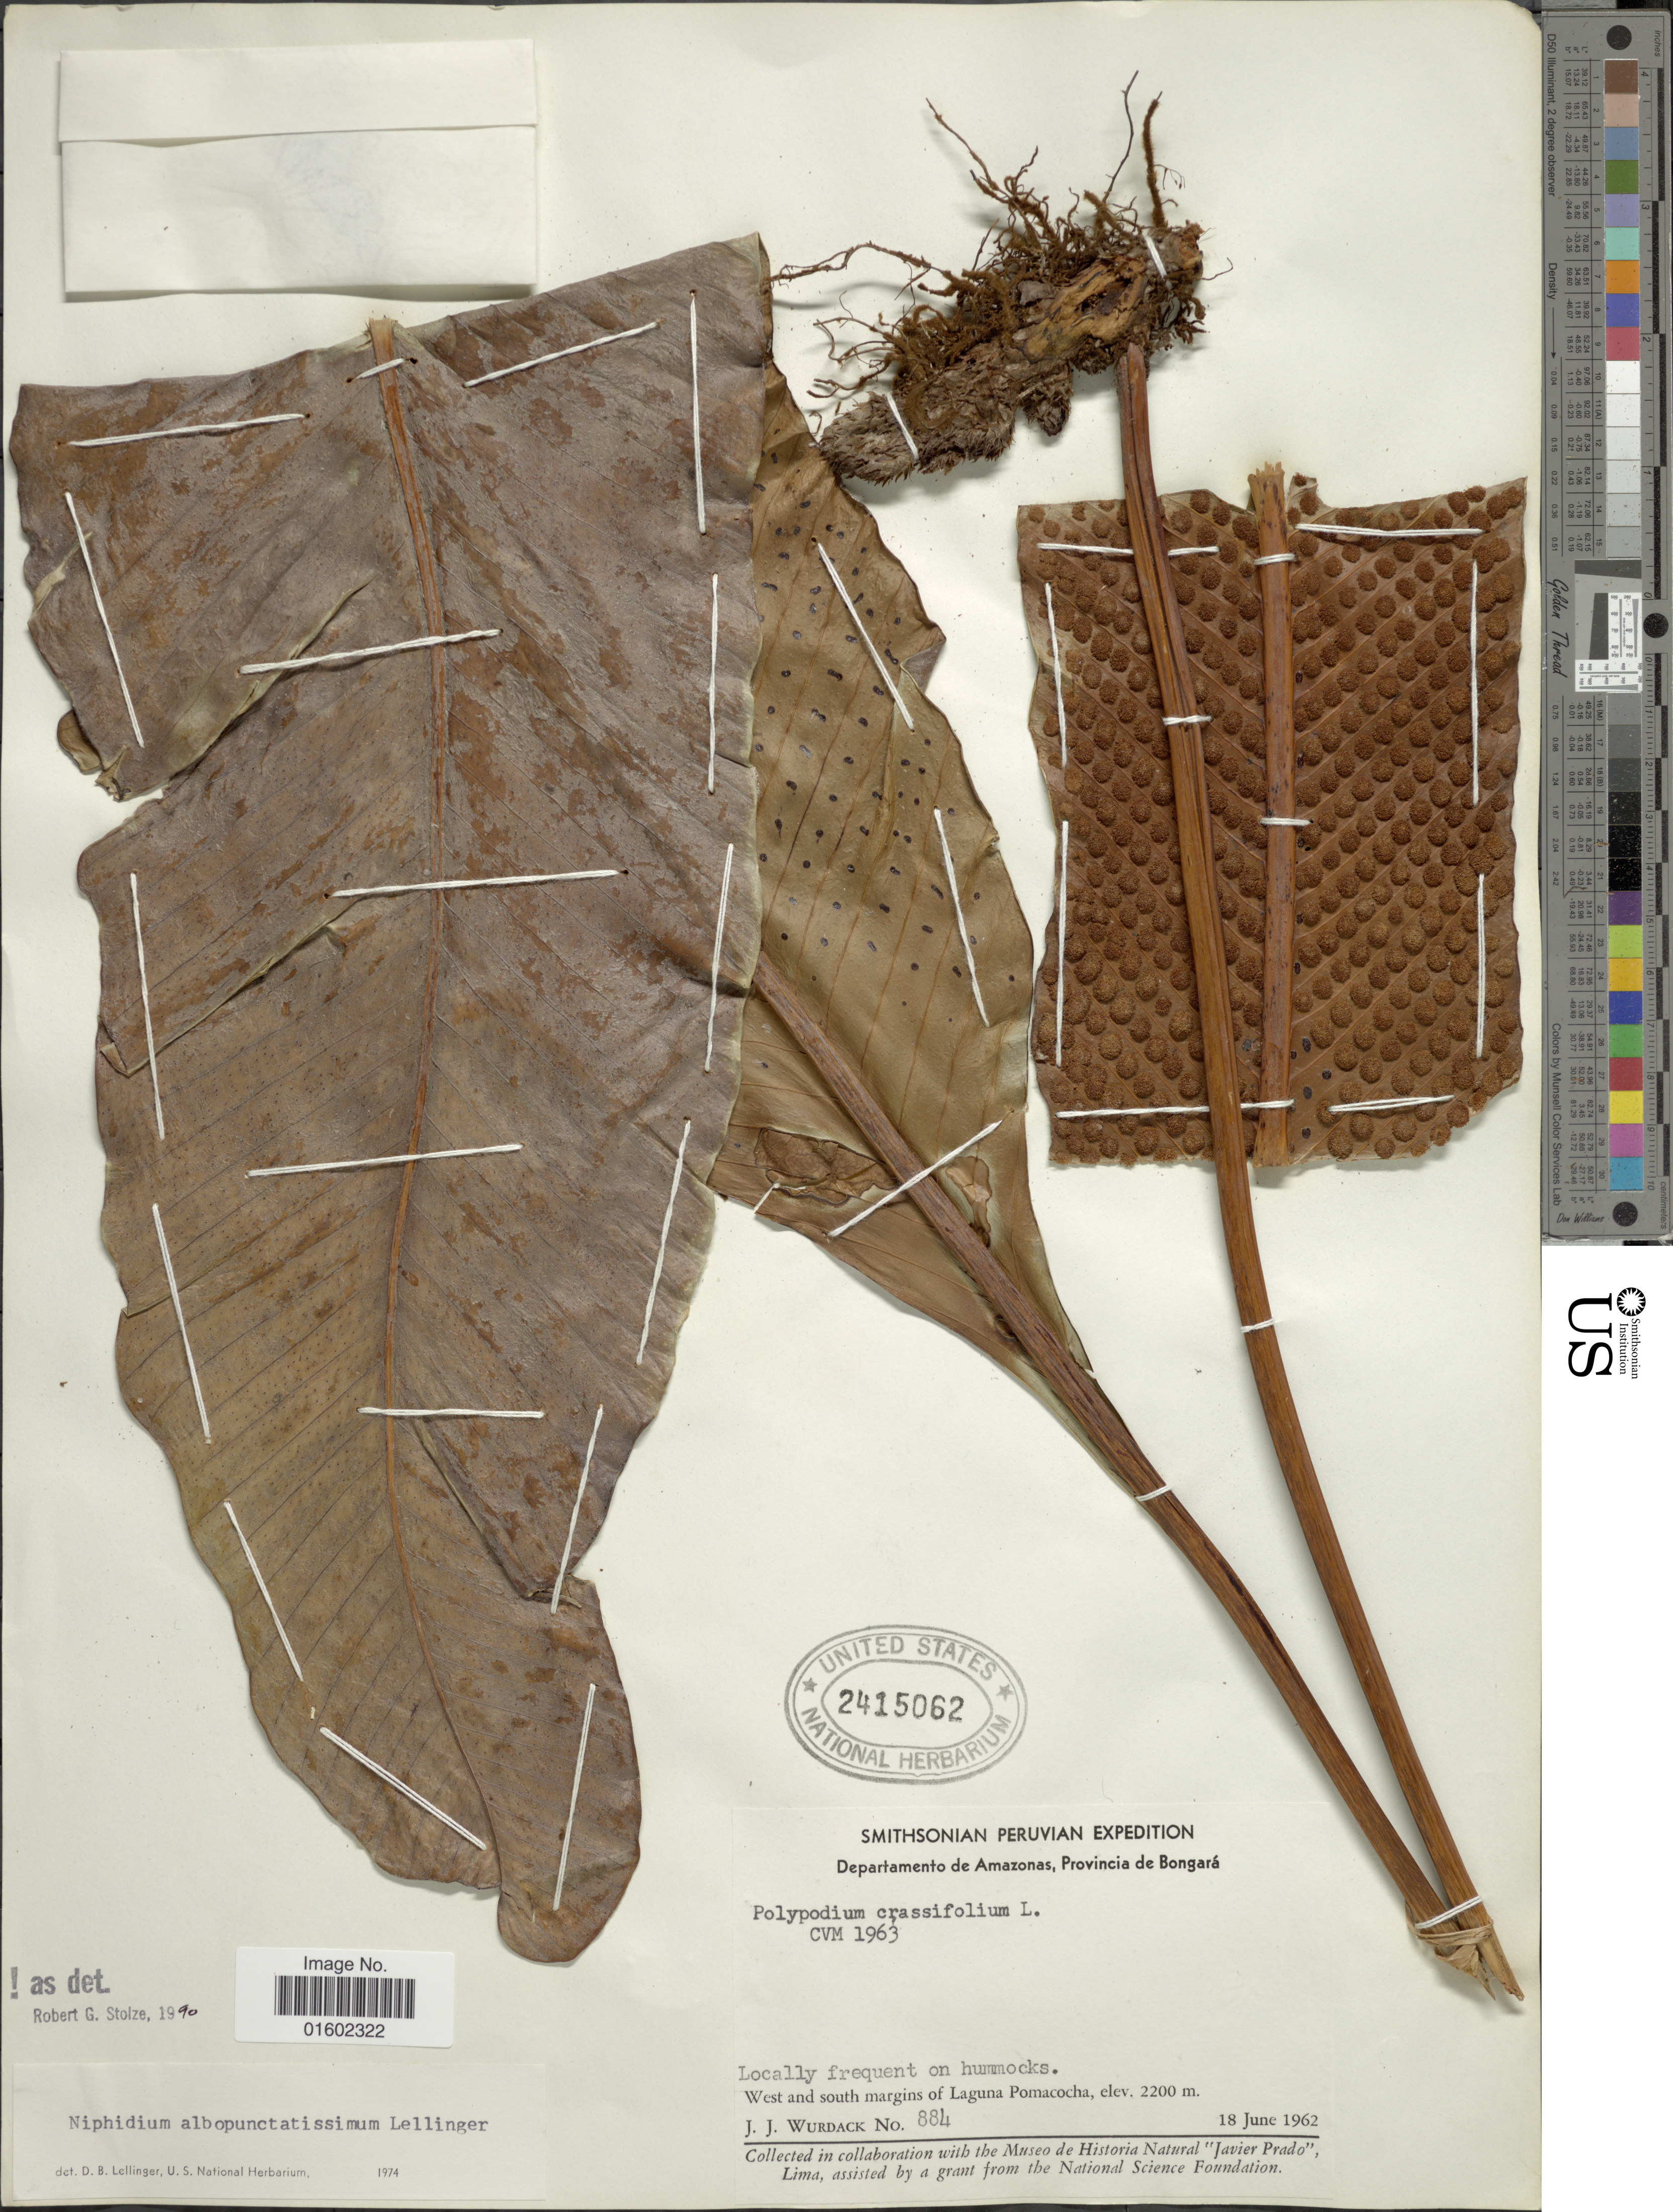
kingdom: Plantae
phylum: Tracheophyta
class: Polypodiopsida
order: Polypodiales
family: Polypodiaceae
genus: Niphidium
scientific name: Niphidium albopunctatissimum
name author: Lellinger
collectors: J. J. Wurdack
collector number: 884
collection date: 1962-06-16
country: Peru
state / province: Amazonas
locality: Departamento de Amazonas, Provincia de Bongará, West and South margins of Laguna Pomacocha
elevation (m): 2200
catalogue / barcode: US 2415062